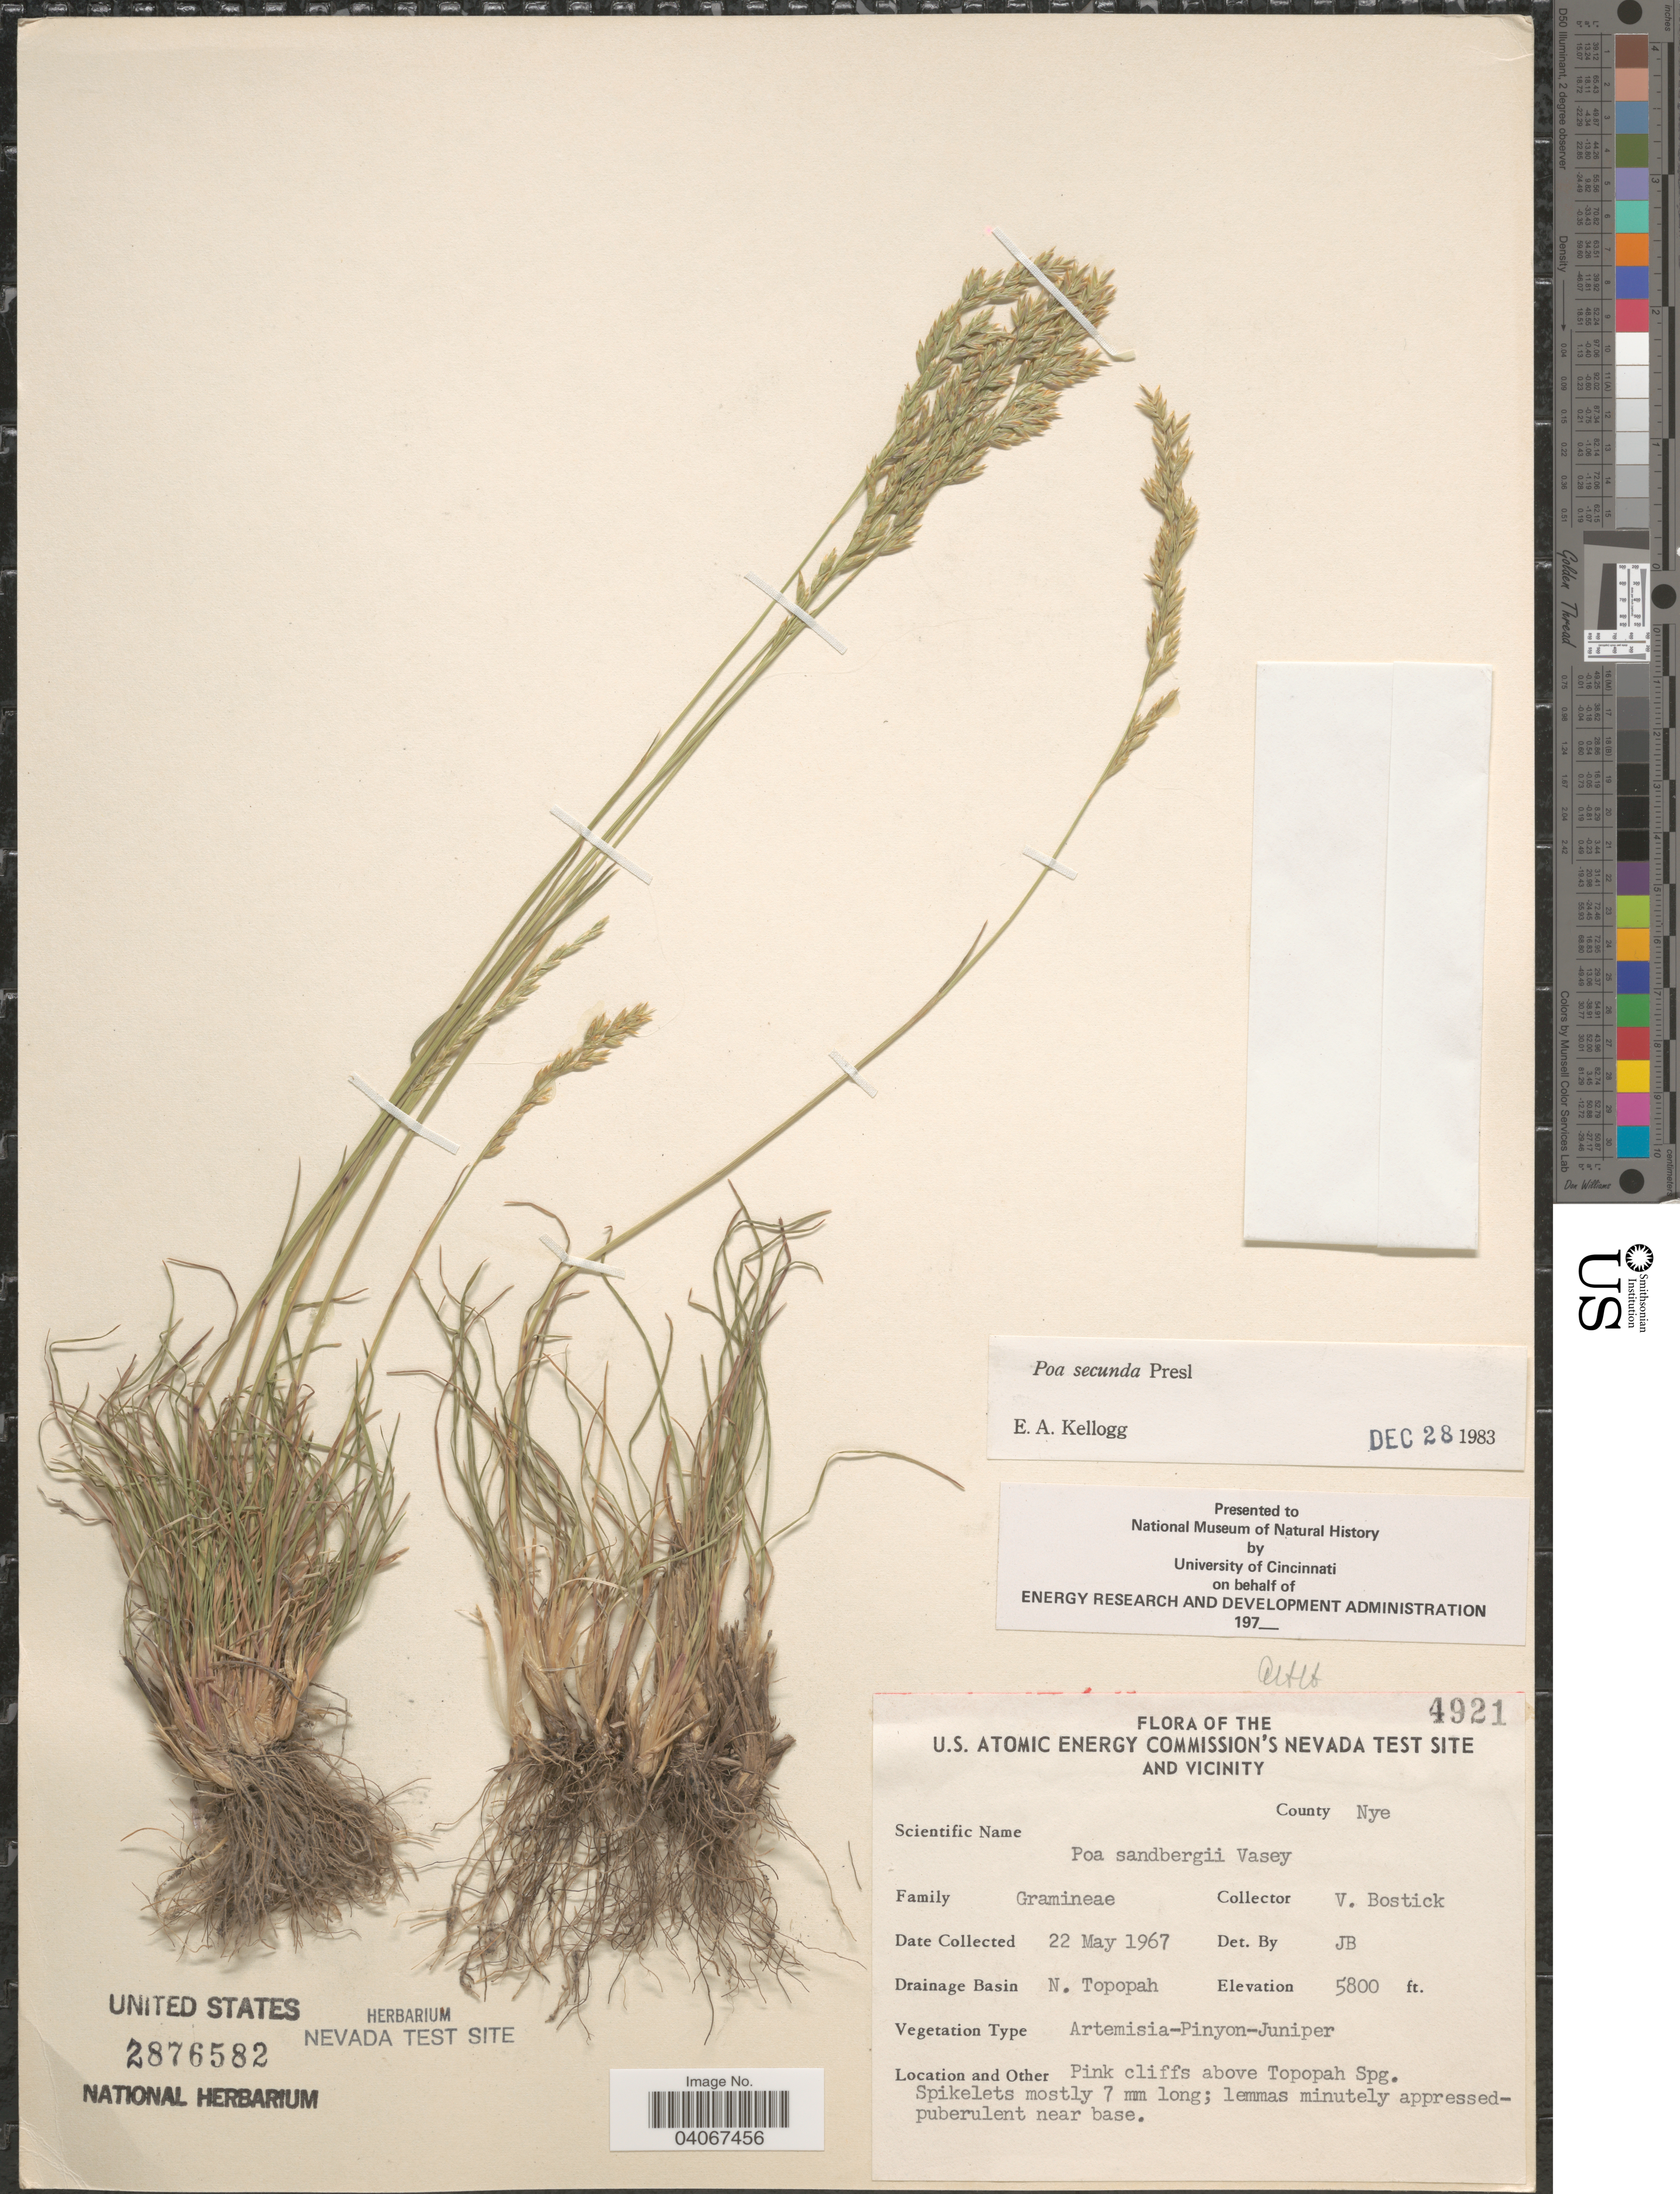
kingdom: Plantae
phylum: Tracheophyta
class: Liliopsida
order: Poales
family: Poaceae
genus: Poa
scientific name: Poa secunda subsp. secunda var. secunda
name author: J. Presl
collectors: V. Bostick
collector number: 4921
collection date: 1967-05-22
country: United States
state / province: Nevada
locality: The U.S. Atomic Energy Commission's Nevada Test Site and Vicinity. County Nye. Drainage Basin N. Topopah. Pink cliffs above Topopah Spg.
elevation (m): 1768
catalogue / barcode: US 2876582